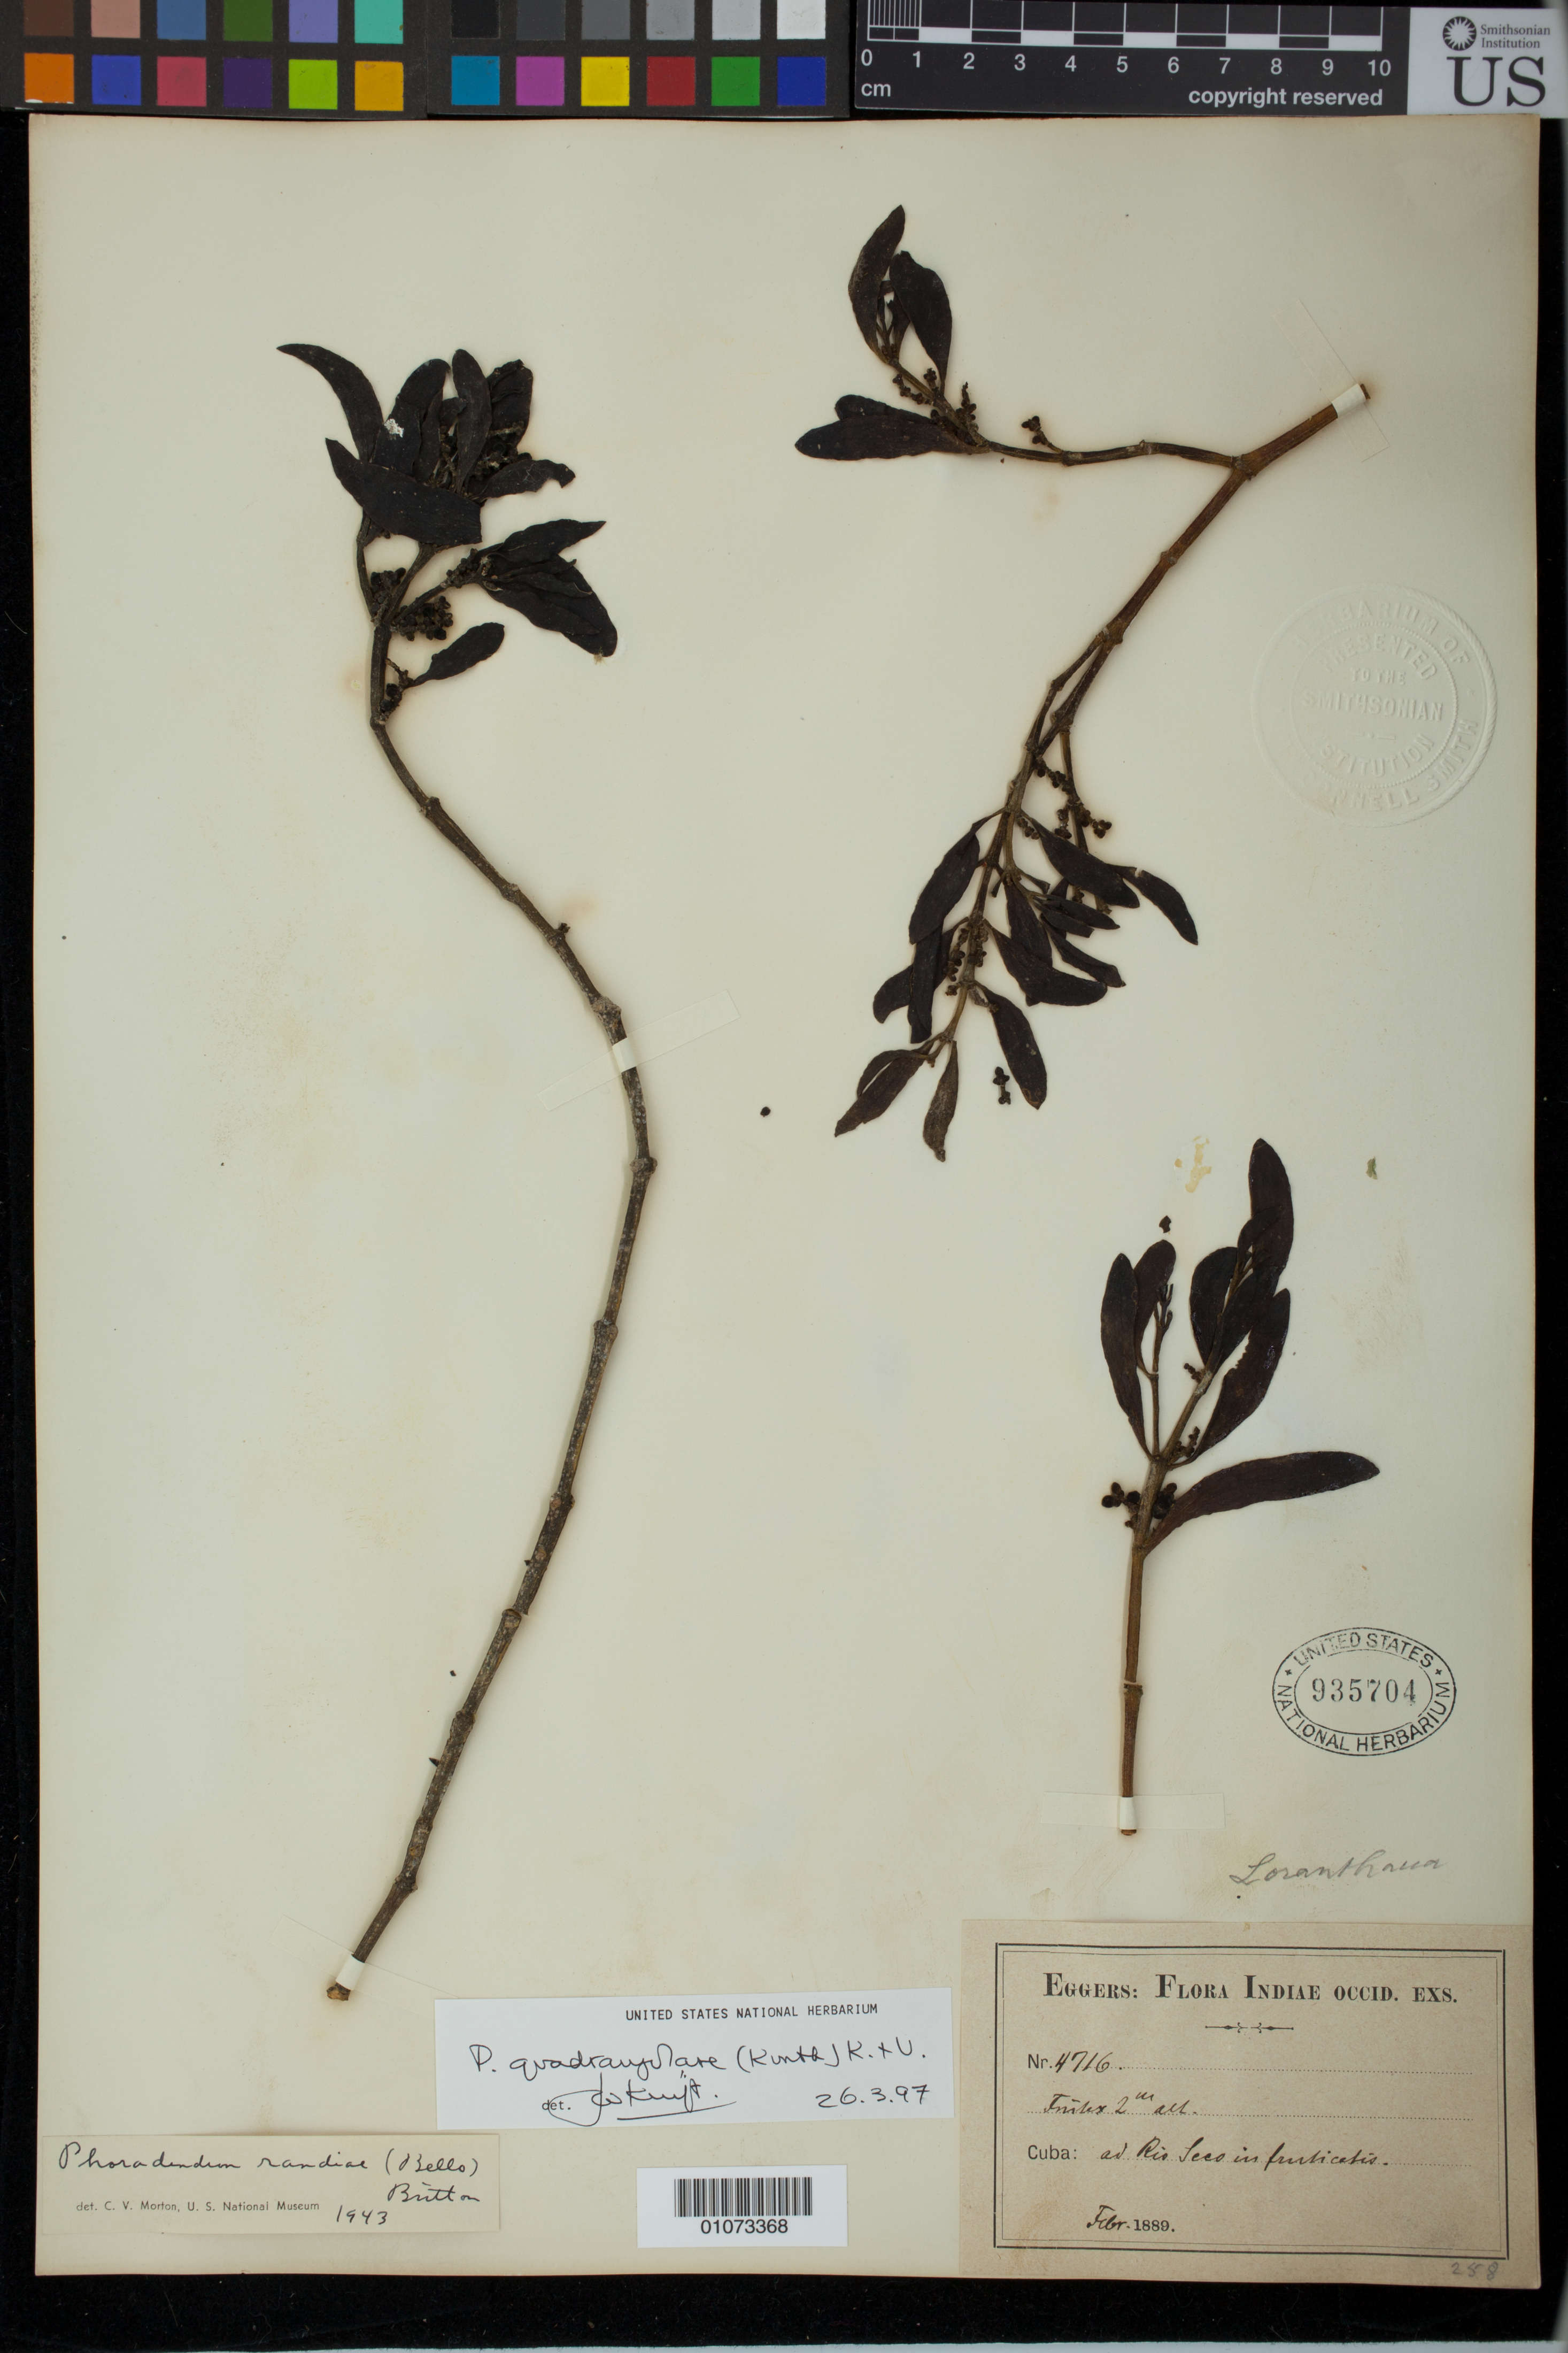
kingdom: Plantae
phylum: Tracheophyta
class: Magnoliopsida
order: Santalales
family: Viscaceae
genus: Phoradendron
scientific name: Phoradendron quadrangulare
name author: (Kunth) Griseb.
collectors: H. F. A. von Eggers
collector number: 4716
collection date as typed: Feb 1889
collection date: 1889-02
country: Cuba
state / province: La Habana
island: Cuba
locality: Rio Seco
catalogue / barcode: US 935704